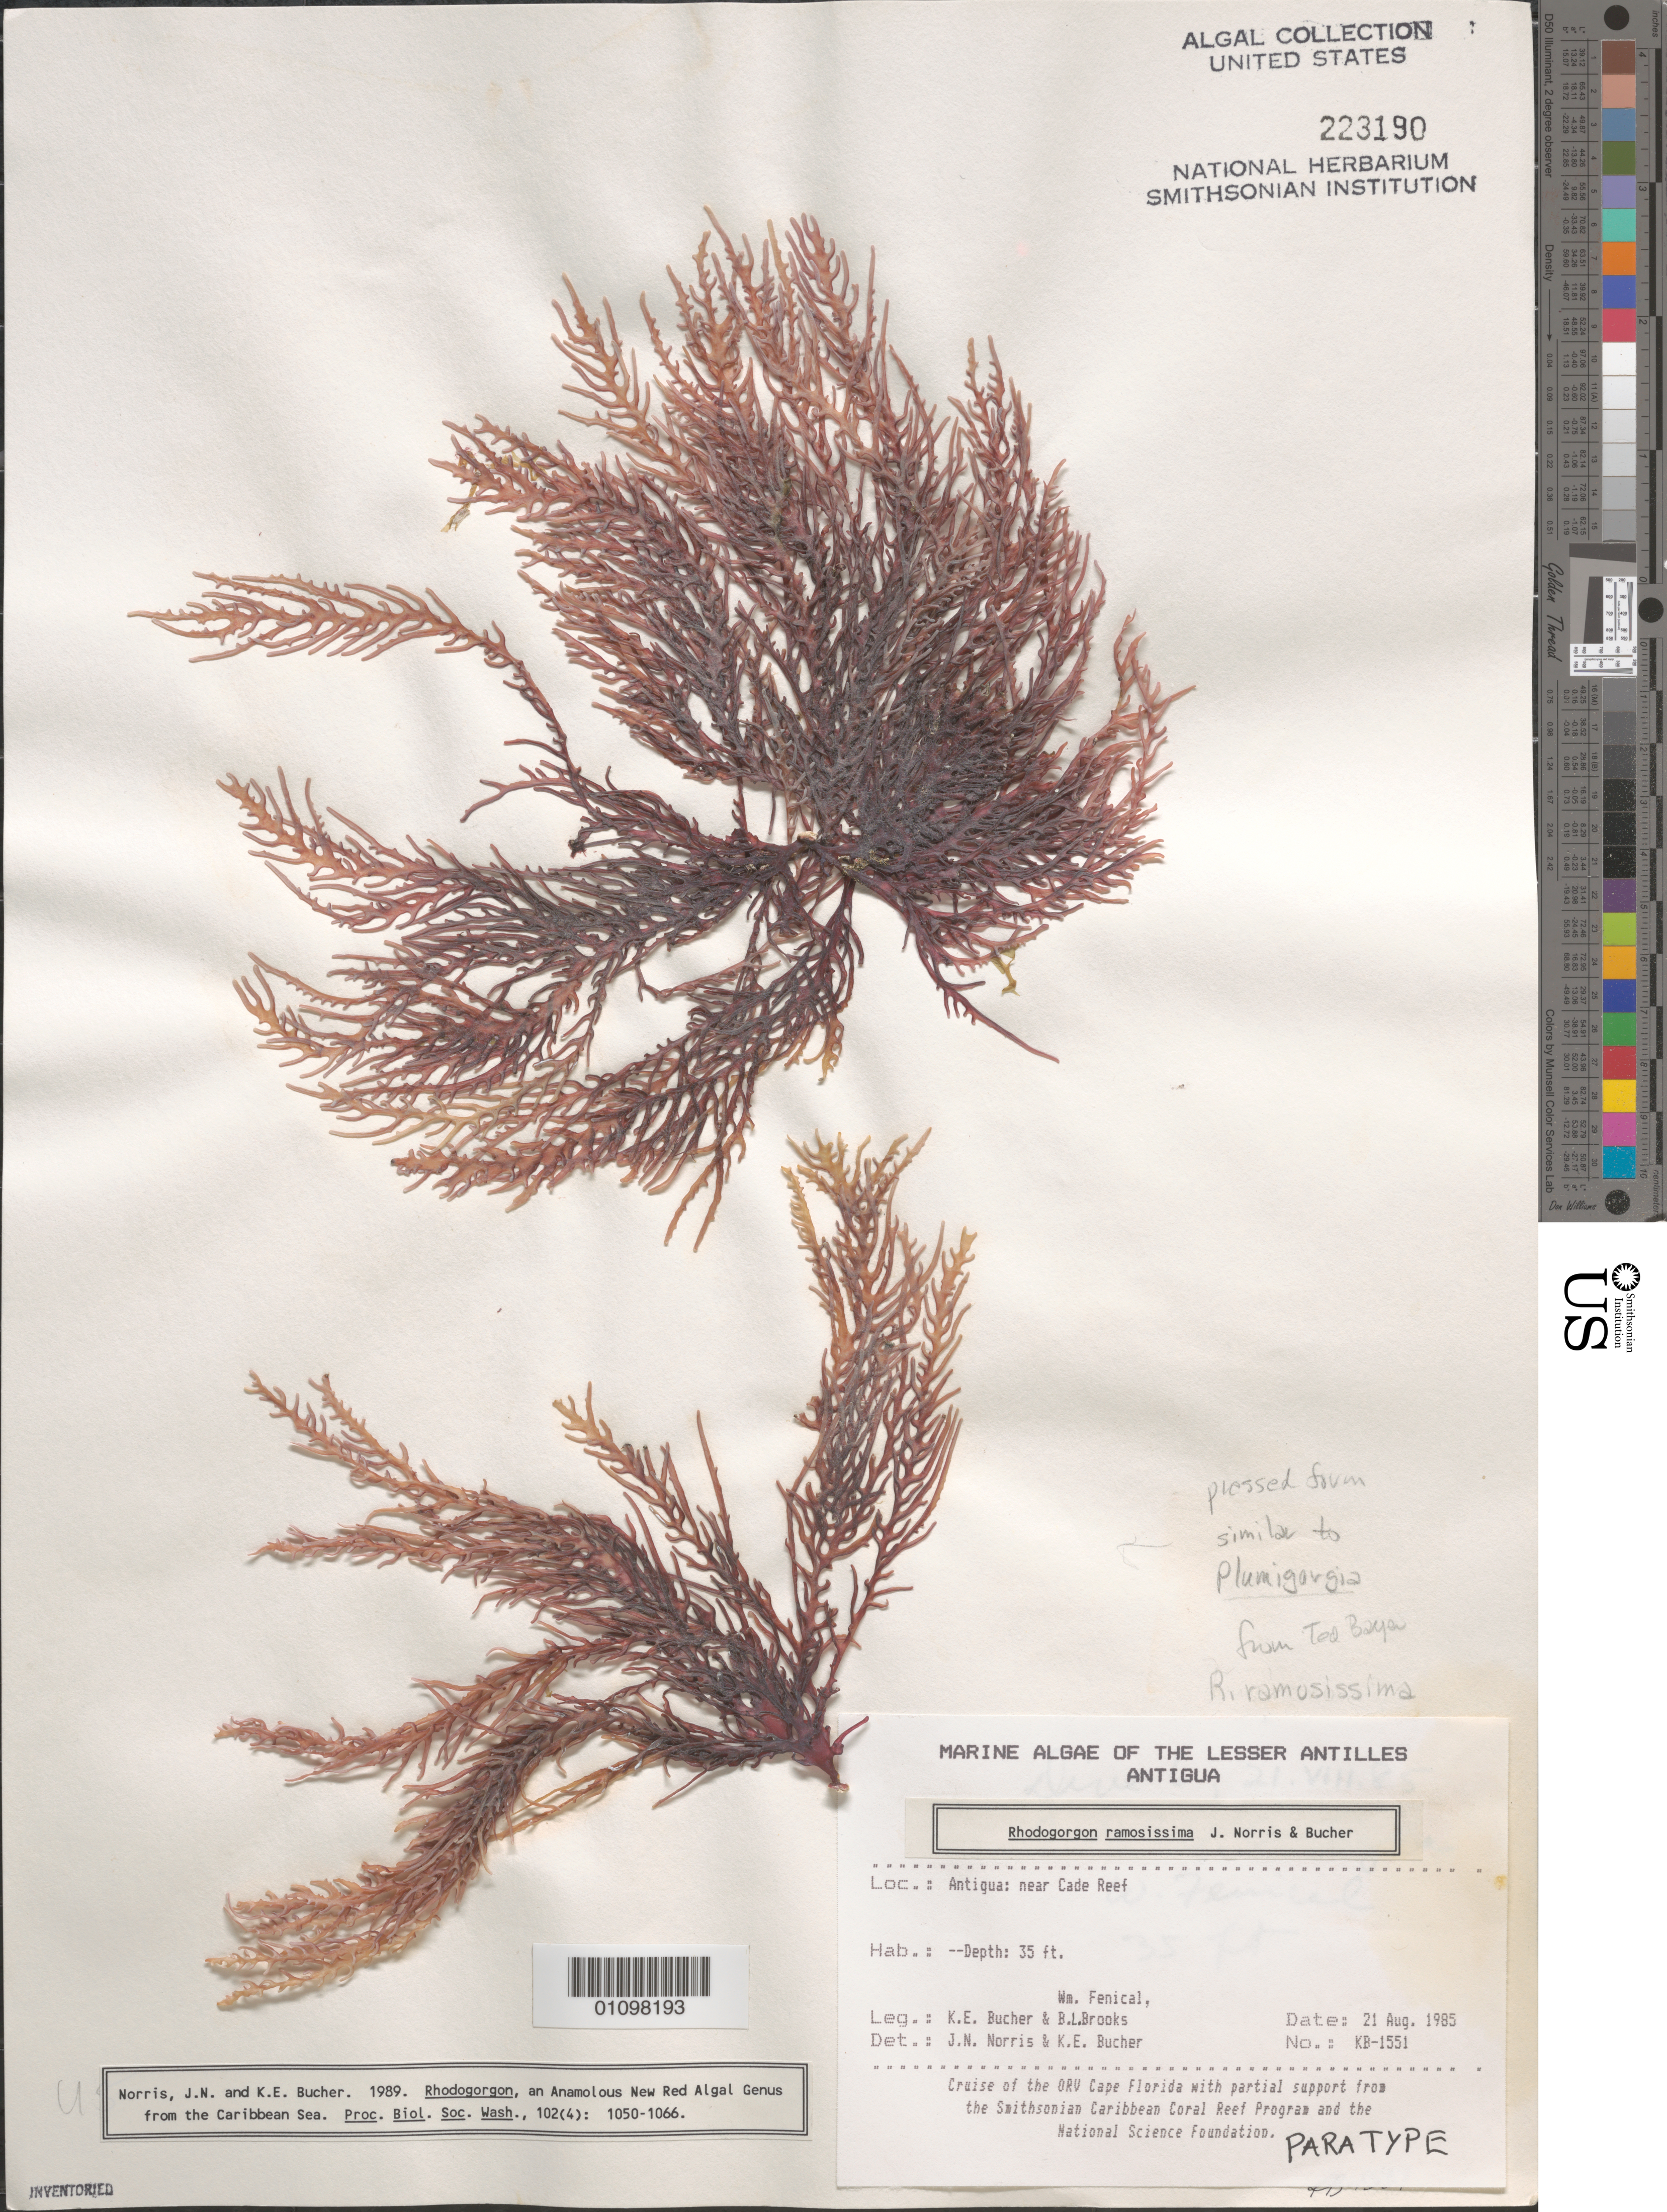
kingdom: Plantae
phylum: Rhodophyta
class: Florideophyceae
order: Rhodogorgonales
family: Rhodogorgonaceae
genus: Rhodogorgon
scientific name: Rhodogorgon ramosissima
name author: J.N. Norris & K.E. Bucher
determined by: Norris, J. N.; Bucher, K. E.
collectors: K. E. Bucher, B. Brooks & W. Fenical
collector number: KB-1551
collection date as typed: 21 Aug 1985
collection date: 1985-08-21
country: Antigua and Barbuda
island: Antigua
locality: Near Cade Reef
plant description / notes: Paratype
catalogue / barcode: US 223190